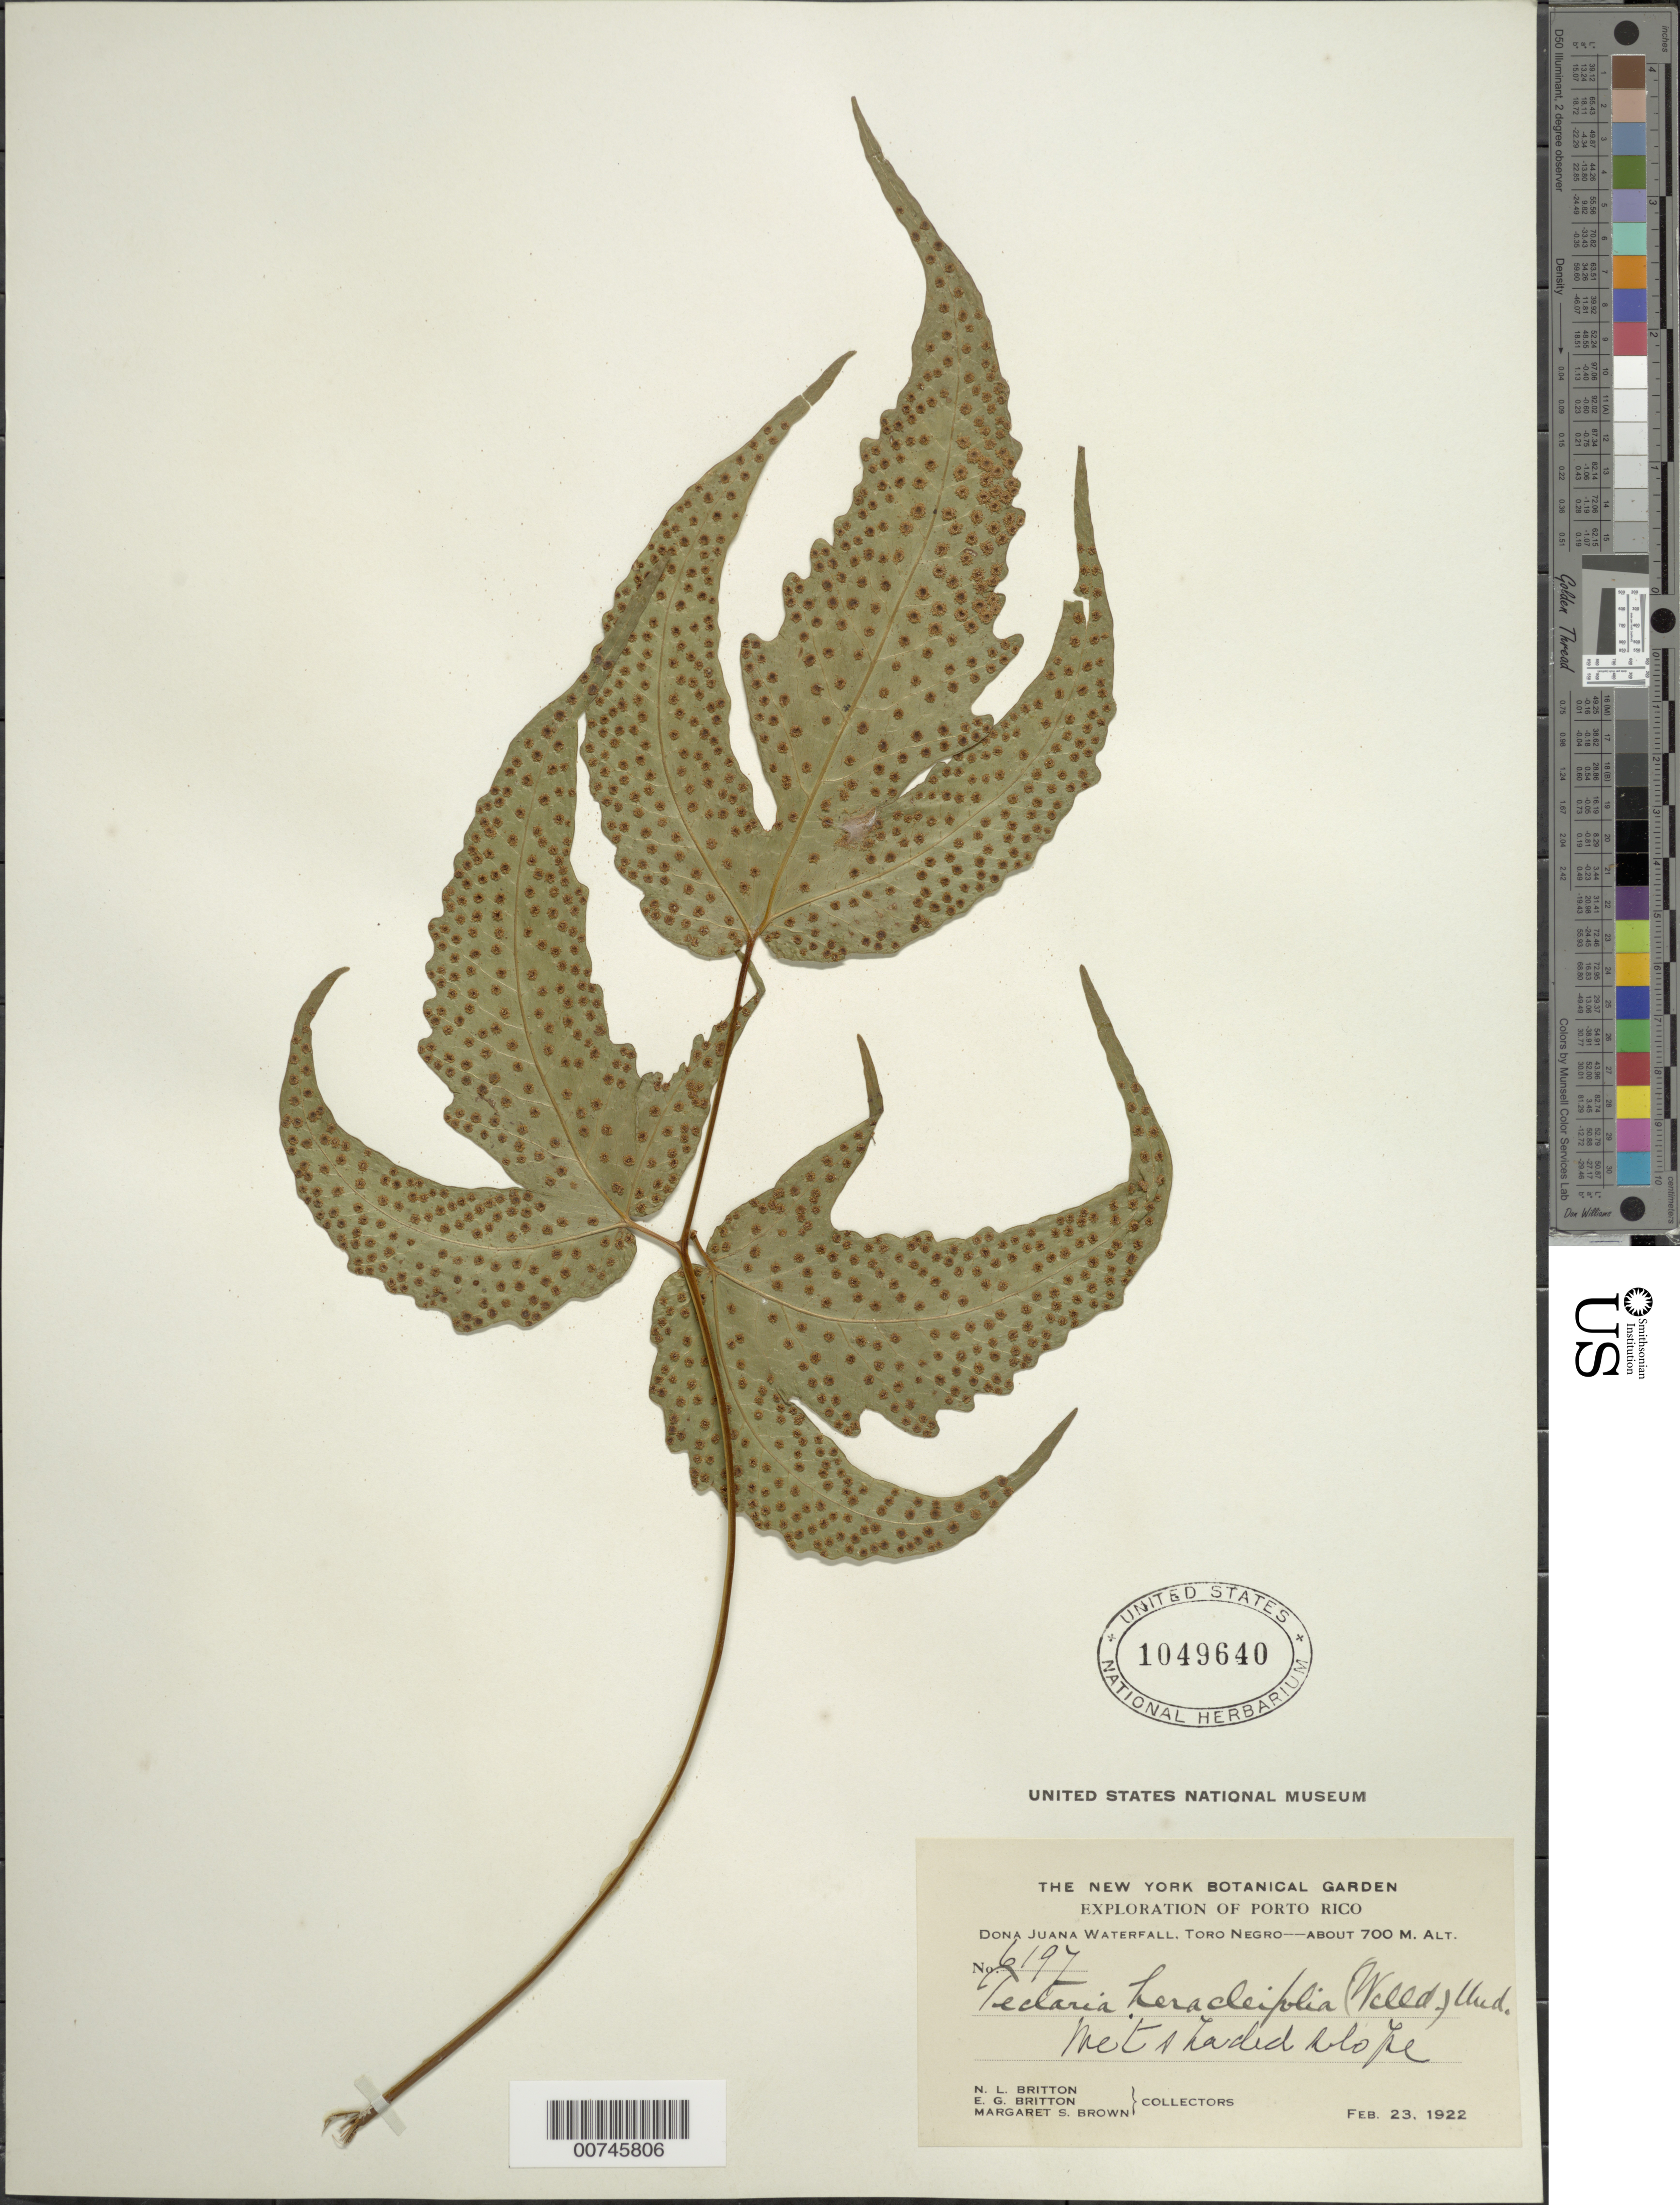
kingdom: Plantae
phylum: Tracheophyta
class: Polypodiopsida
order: Polypodiales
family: Tectariaceae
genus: Tectaria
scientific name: Tectaria heracleifolia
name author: (Willd.) Underw.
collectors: N. Britton, E. G. Britton & M. S. Brown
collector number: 6197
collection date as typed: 23 Feb 1922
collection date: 1922-02-23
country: Puerto Rico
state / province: Villalba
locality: Doña Juana Waterfall, Toro Negro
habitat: Wet shaded slope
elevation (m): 700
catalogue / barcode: US 1049640